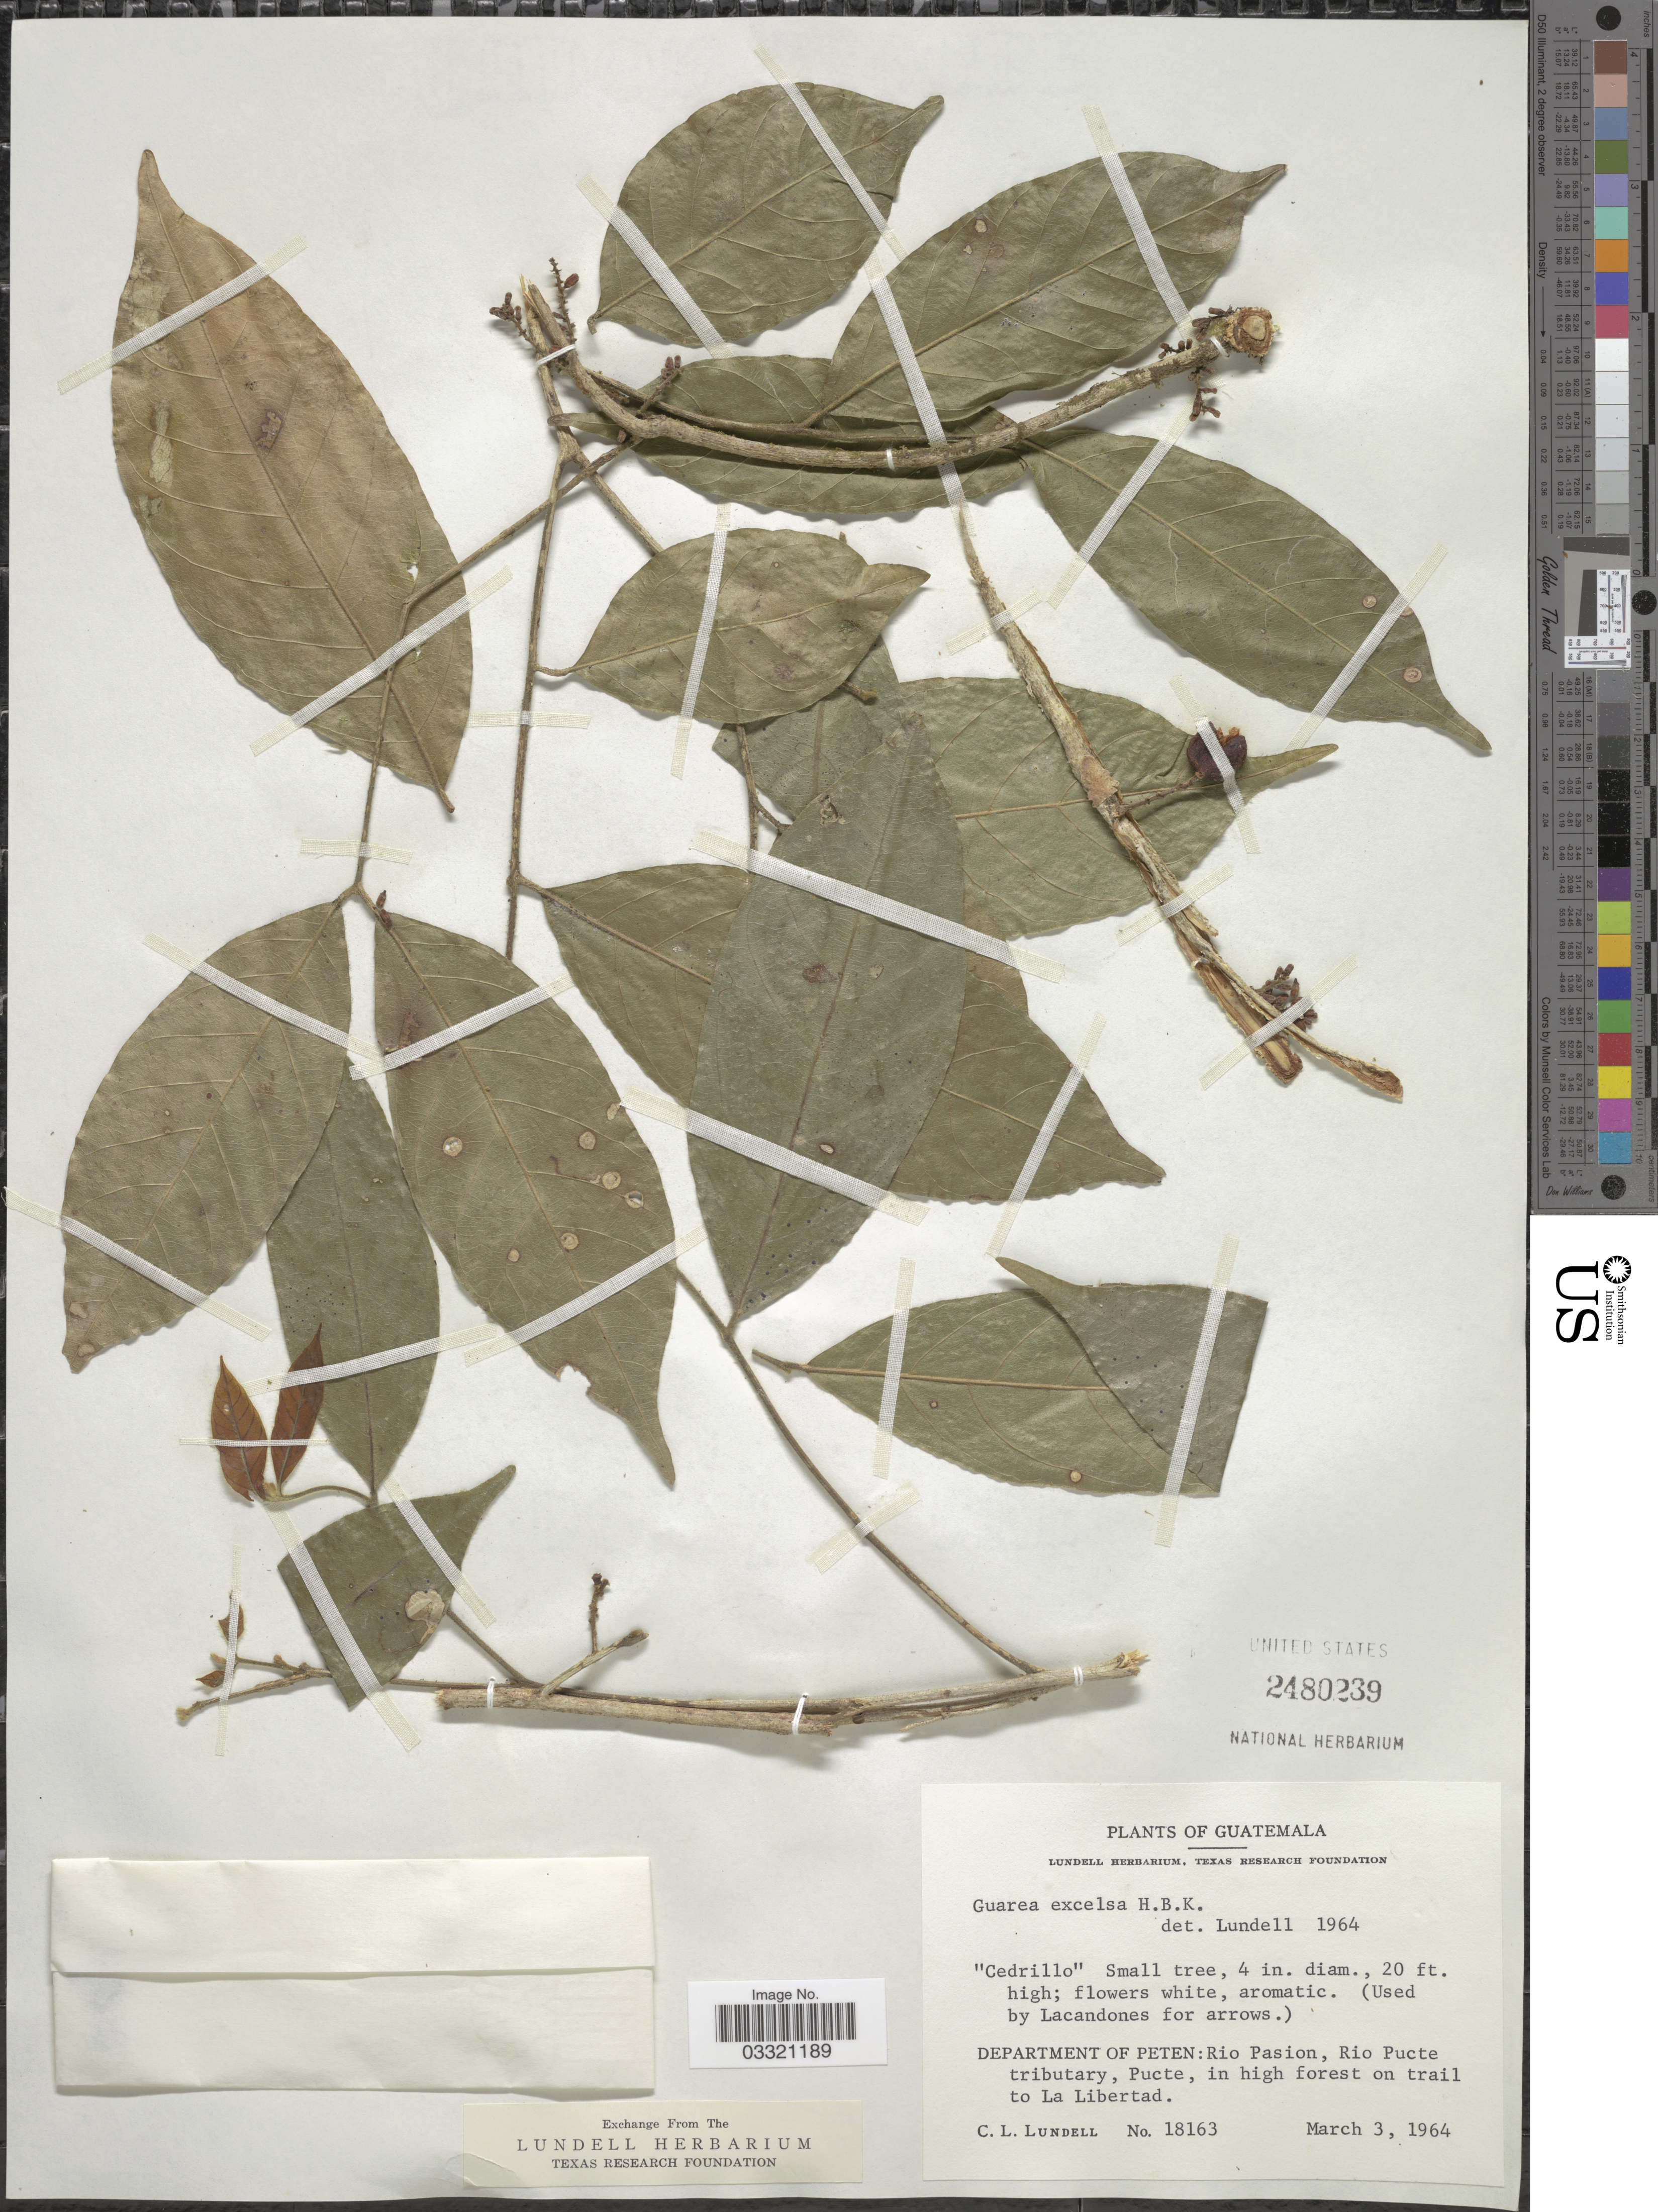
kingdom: Plantae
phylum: Tracheophyta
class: Magnoliopsida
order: Sapindales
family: Meliaceae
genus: Guarea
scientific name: Guarea glabra subsp. excelsa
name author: (Kunth) T.D. Penn.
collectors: C. L. Lundell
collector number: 18163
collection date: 1964-03-03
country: Guatemala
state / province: El Petén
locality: Department of Peten: Rio Pasion, Rio Pucte tributary, Pucte, in high forest on trail to La Libertad.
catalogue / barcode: US 2480239